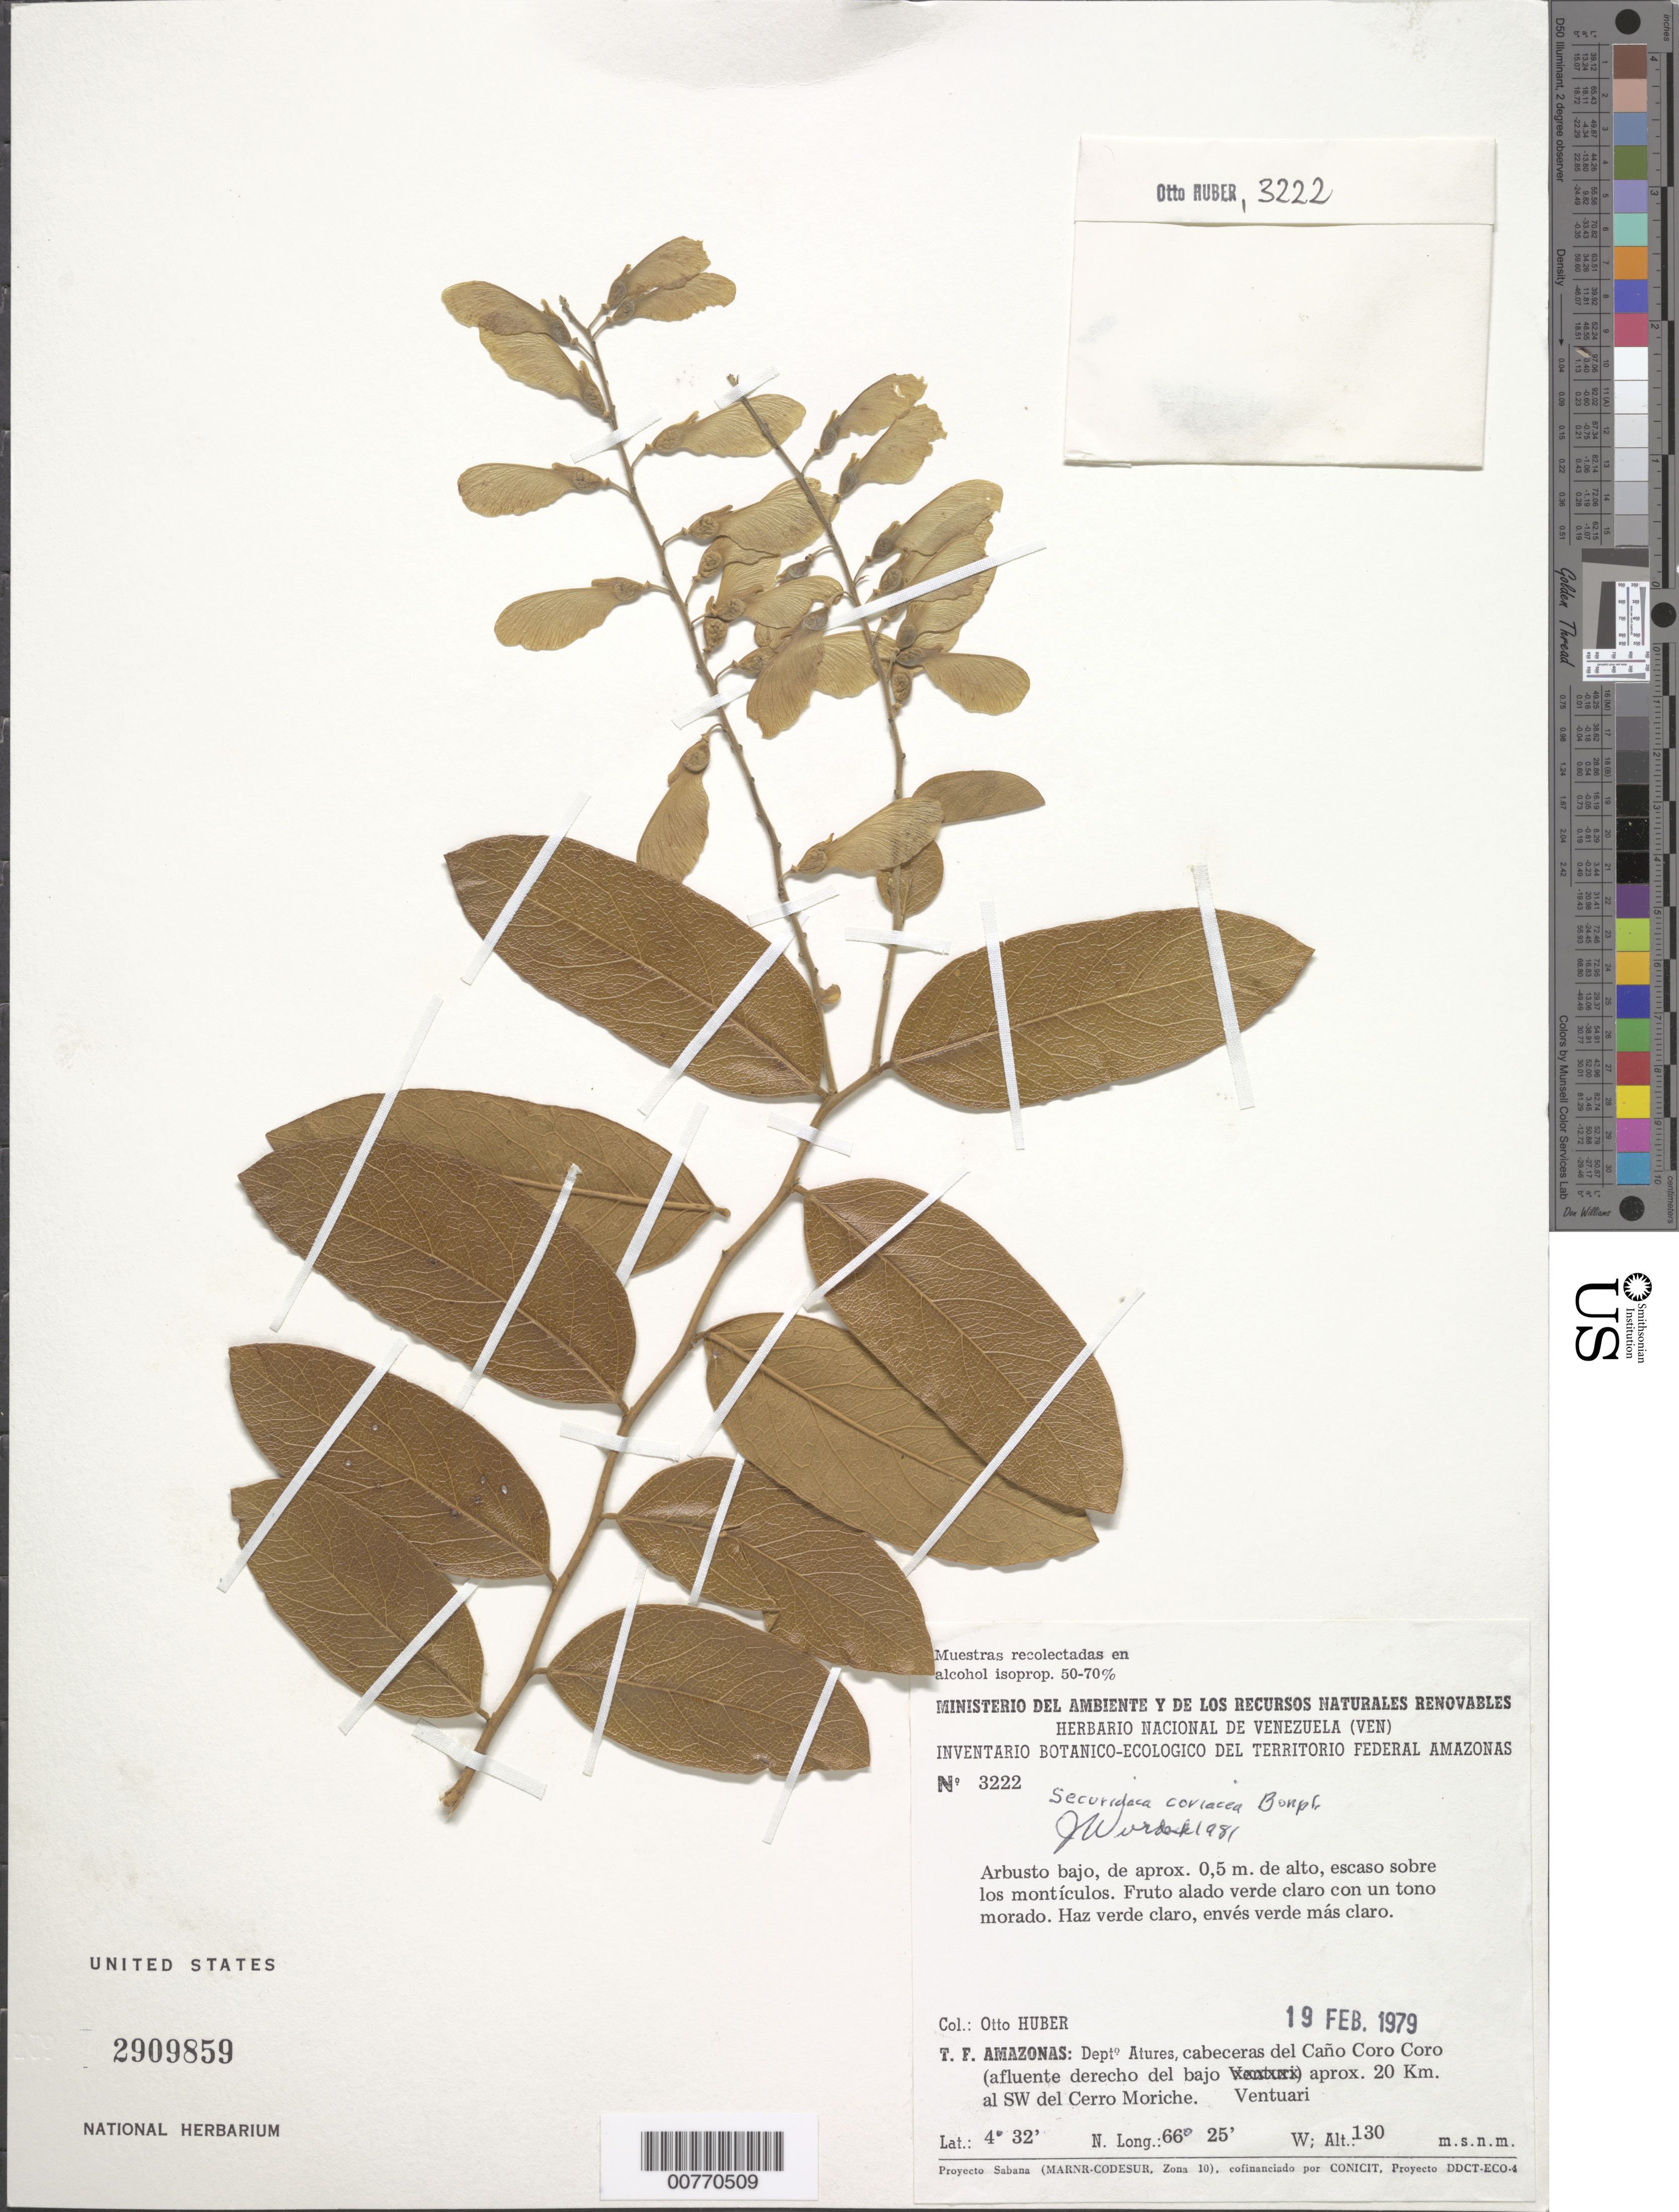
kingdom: Plantae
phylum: Tracheophyta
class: Magnoliopsida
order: Fabales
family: Polygalaceae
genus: Securidaca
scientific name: Securidaca coriacea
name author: Bonpl. ex Steud.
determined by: Wurdack, John J., (US), US (UNITED STATES)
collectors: O. Huber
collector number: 3222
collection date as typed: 19-Feb-79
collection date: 1979-02-19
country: Venezuela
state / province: Amazonas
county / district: Atures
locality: Caño Coro Coro, aprox 20 km SW del Cerro Moriche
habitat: Small hills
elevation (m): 130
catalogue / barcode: US 2909859